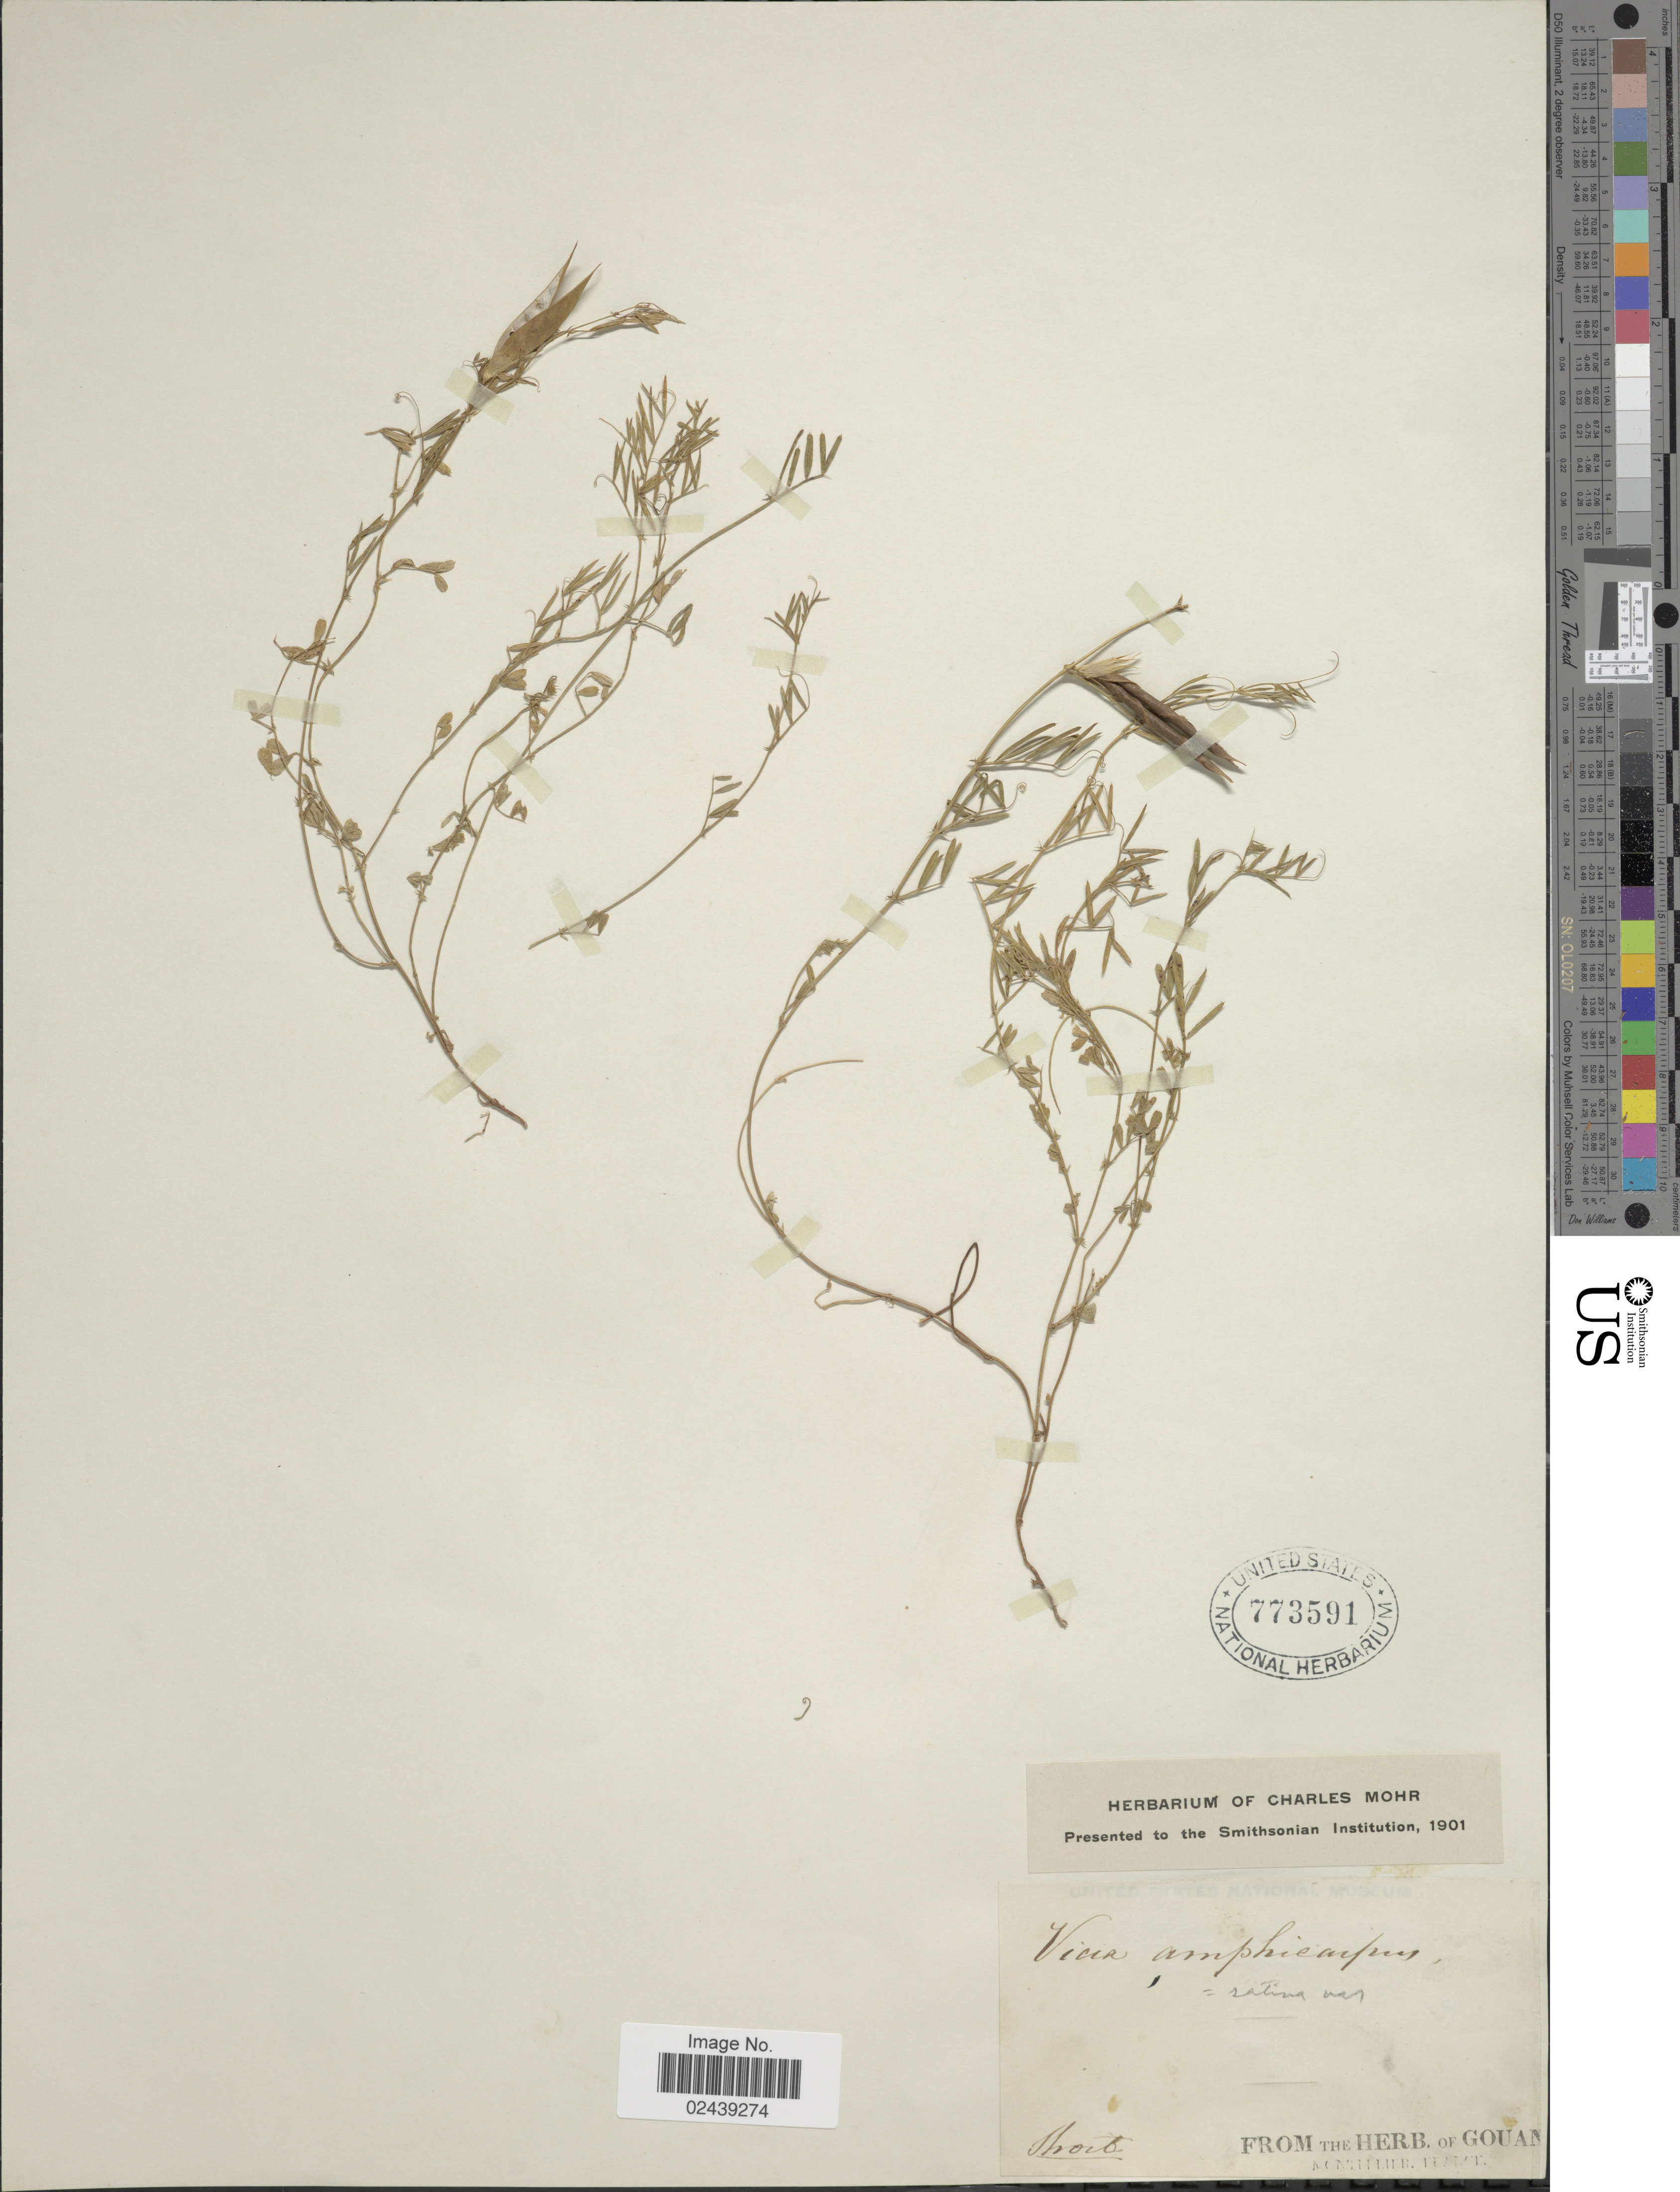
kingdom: Plantae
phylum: Tracheophyta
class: Magnoliopsida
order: Fabales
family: Fabaceae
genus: Vicia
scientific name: Vicia sativa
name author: L.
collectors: Short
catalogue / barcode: US 773591